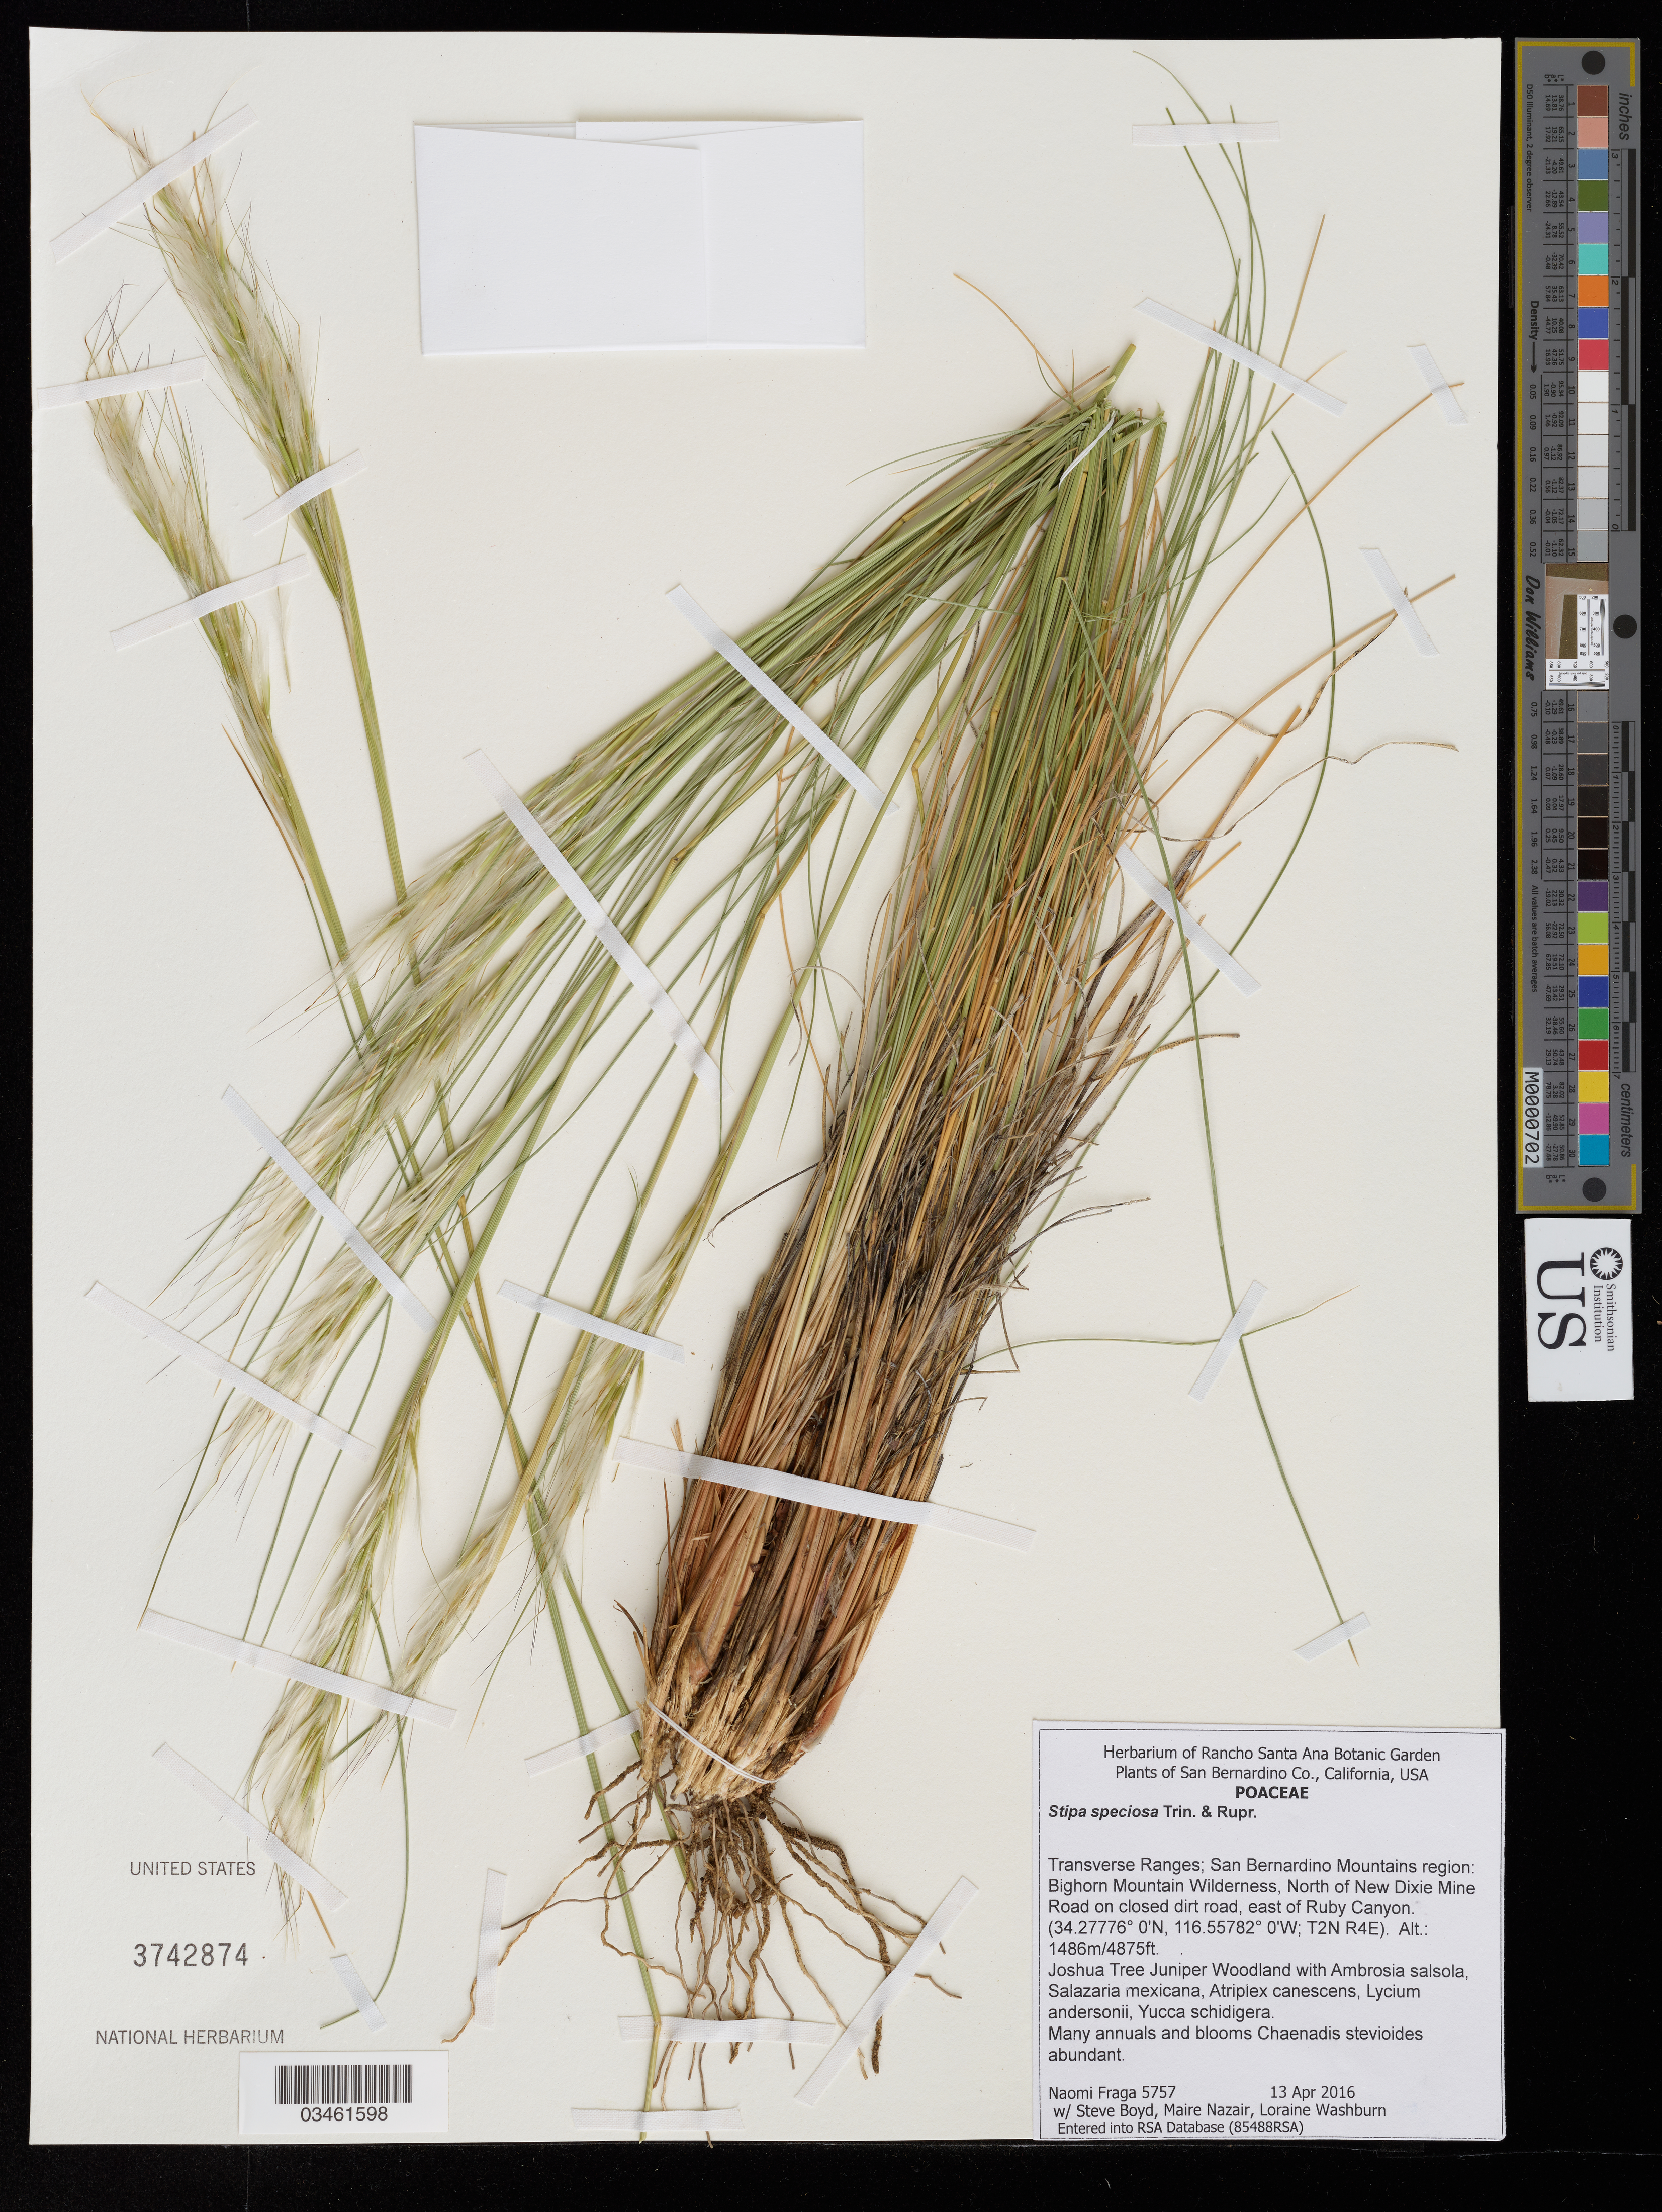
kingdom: Plantae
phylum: Tracheophyta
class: Liliopsida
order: Poales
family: Poaceae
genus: Stipa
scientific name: Stipa speciosa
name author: Trin. & Rupr.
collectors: N. Fraga, S. Boyd, M. Nazair & L. Washburn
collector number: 5757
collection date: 2016-04-13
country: United States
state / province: California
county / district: San Bernardino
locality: San Bernardino Co. Transverse Ranges; San Bernardino Mountains region: Bighorn Mountain Wilderness, North of New Dixie Mine Road on closed dirt road, east of Ruby Canyon.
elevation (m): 1486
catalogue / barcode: US 3742874